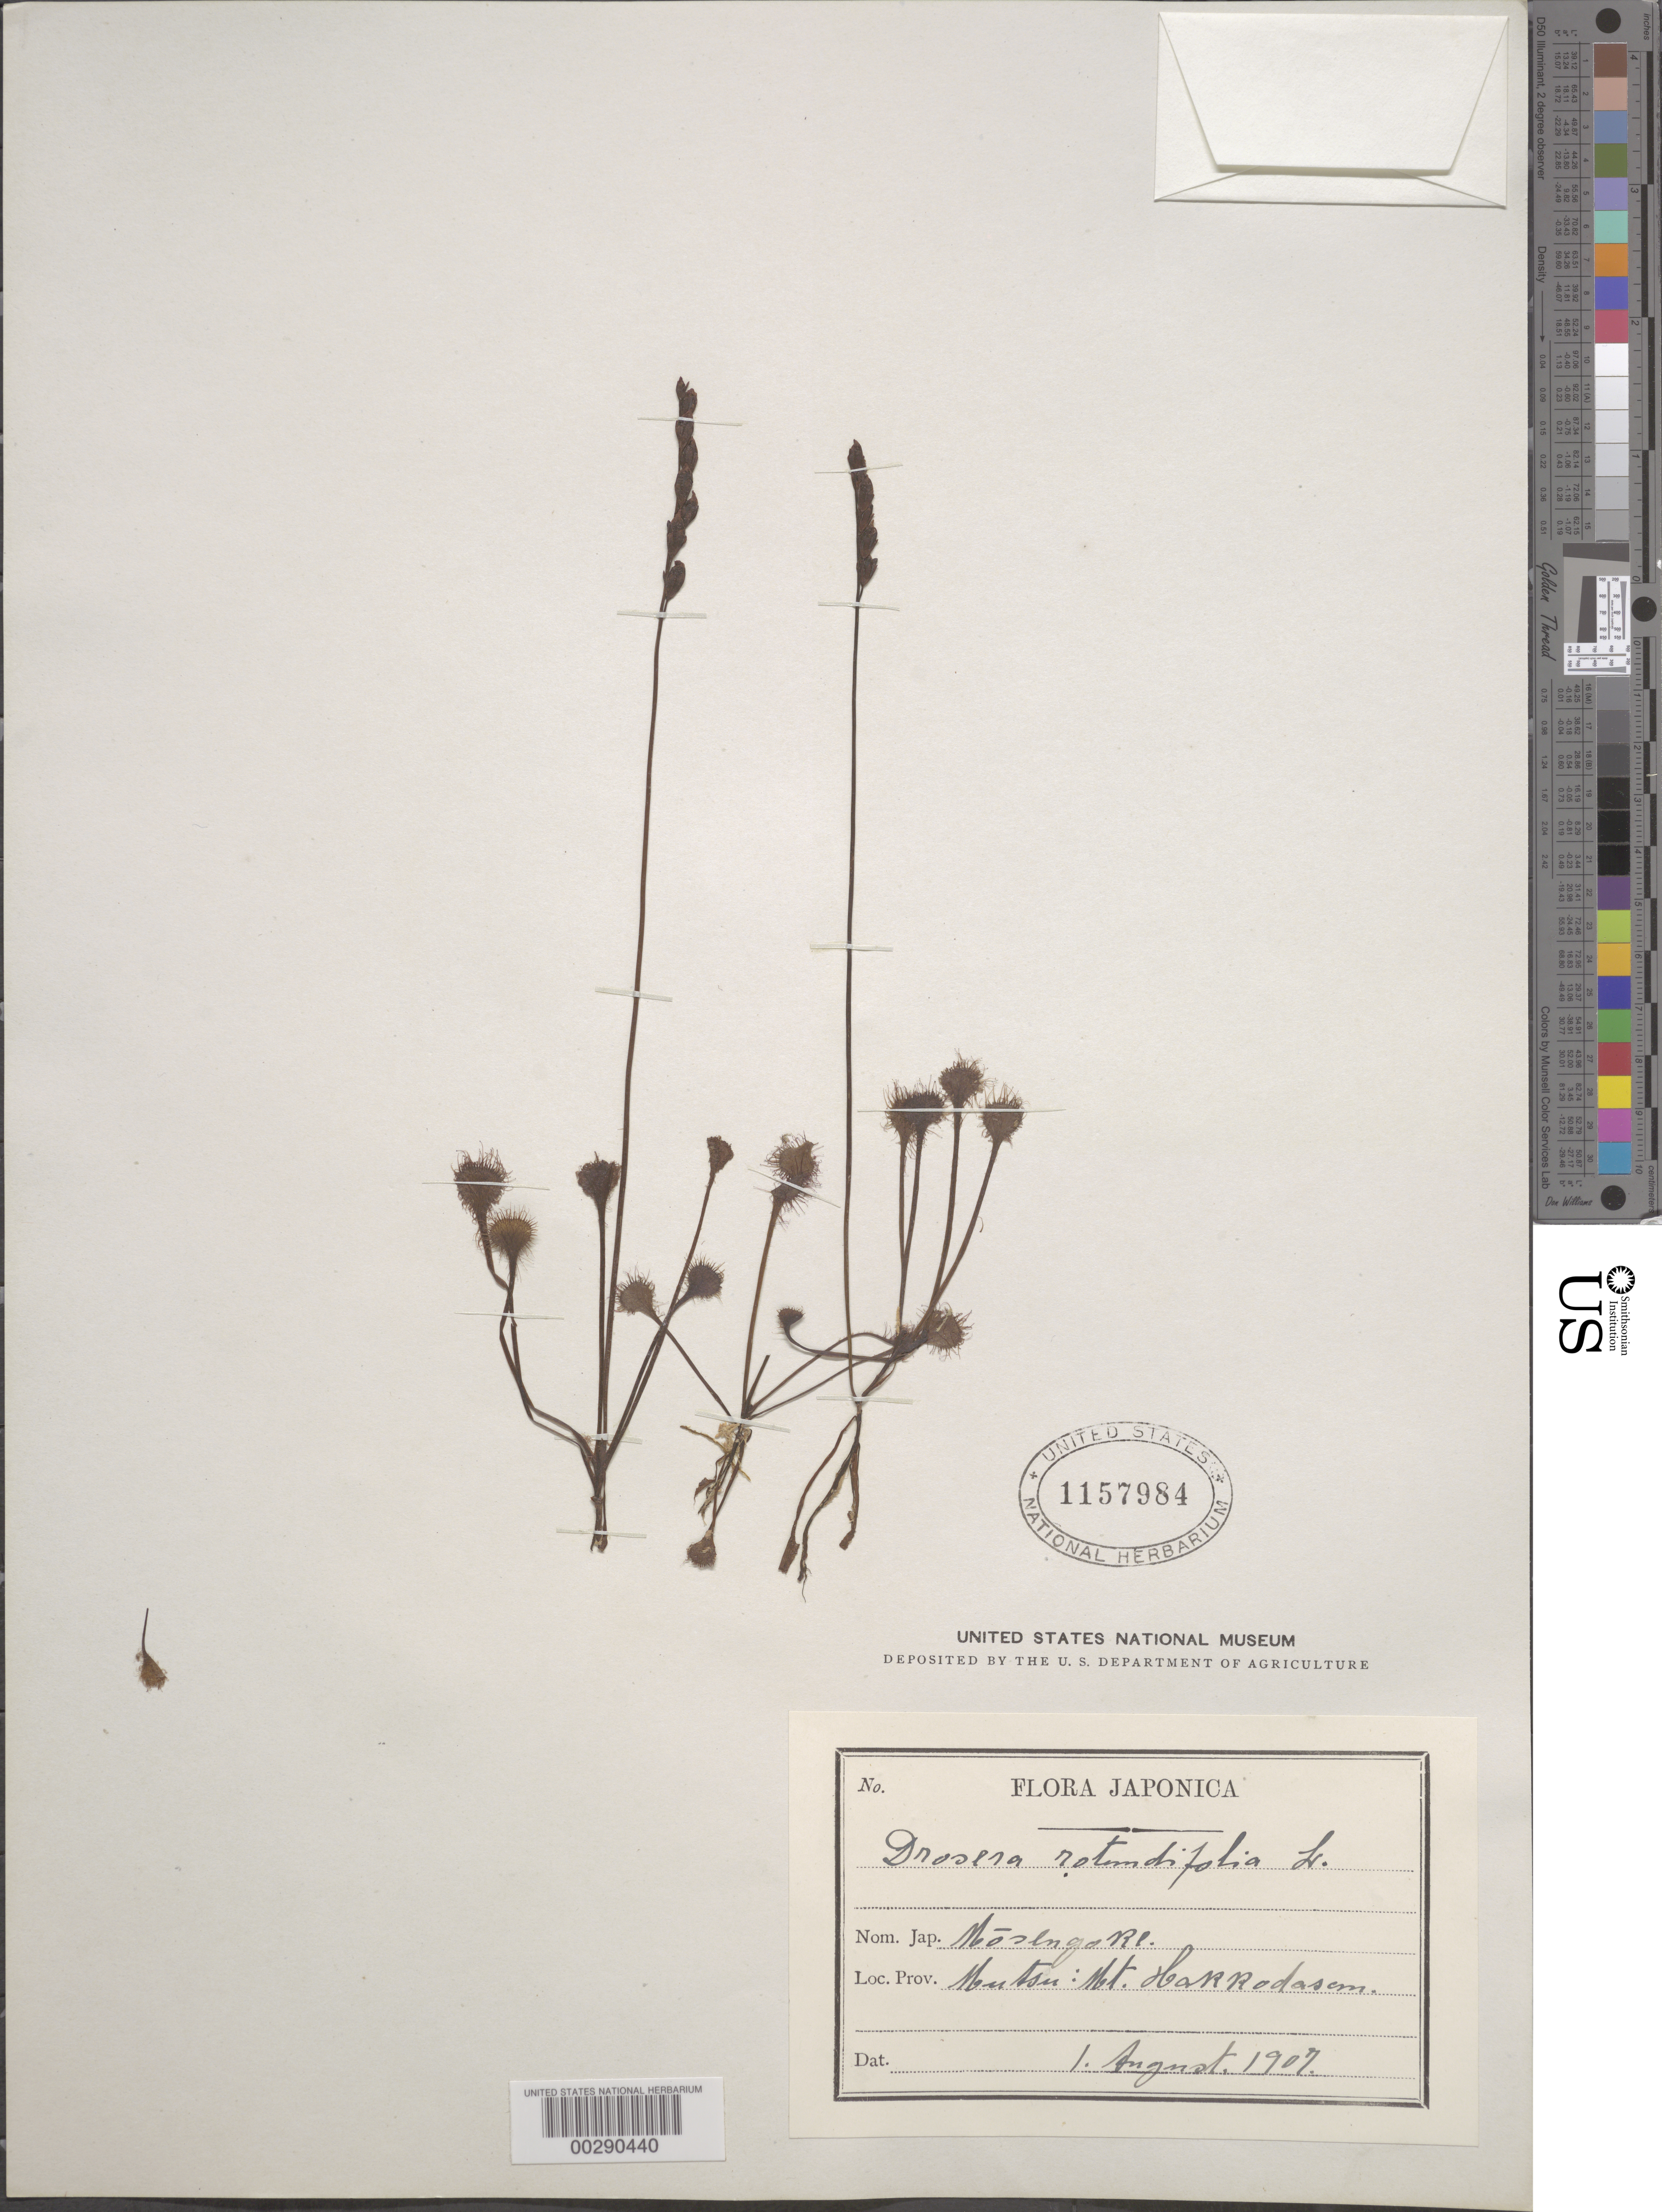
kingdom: Plantae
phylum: Tracheophyta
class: Magnoliopsida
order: Caryophyllales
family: Droseraceae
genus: Drosera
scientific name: Drosera rotundifolia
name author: L.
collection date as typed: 01 Aug 1907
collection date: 1907-08-01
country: Japan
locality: Mutsu; mt. hakkodasem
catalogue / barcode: US 1157984